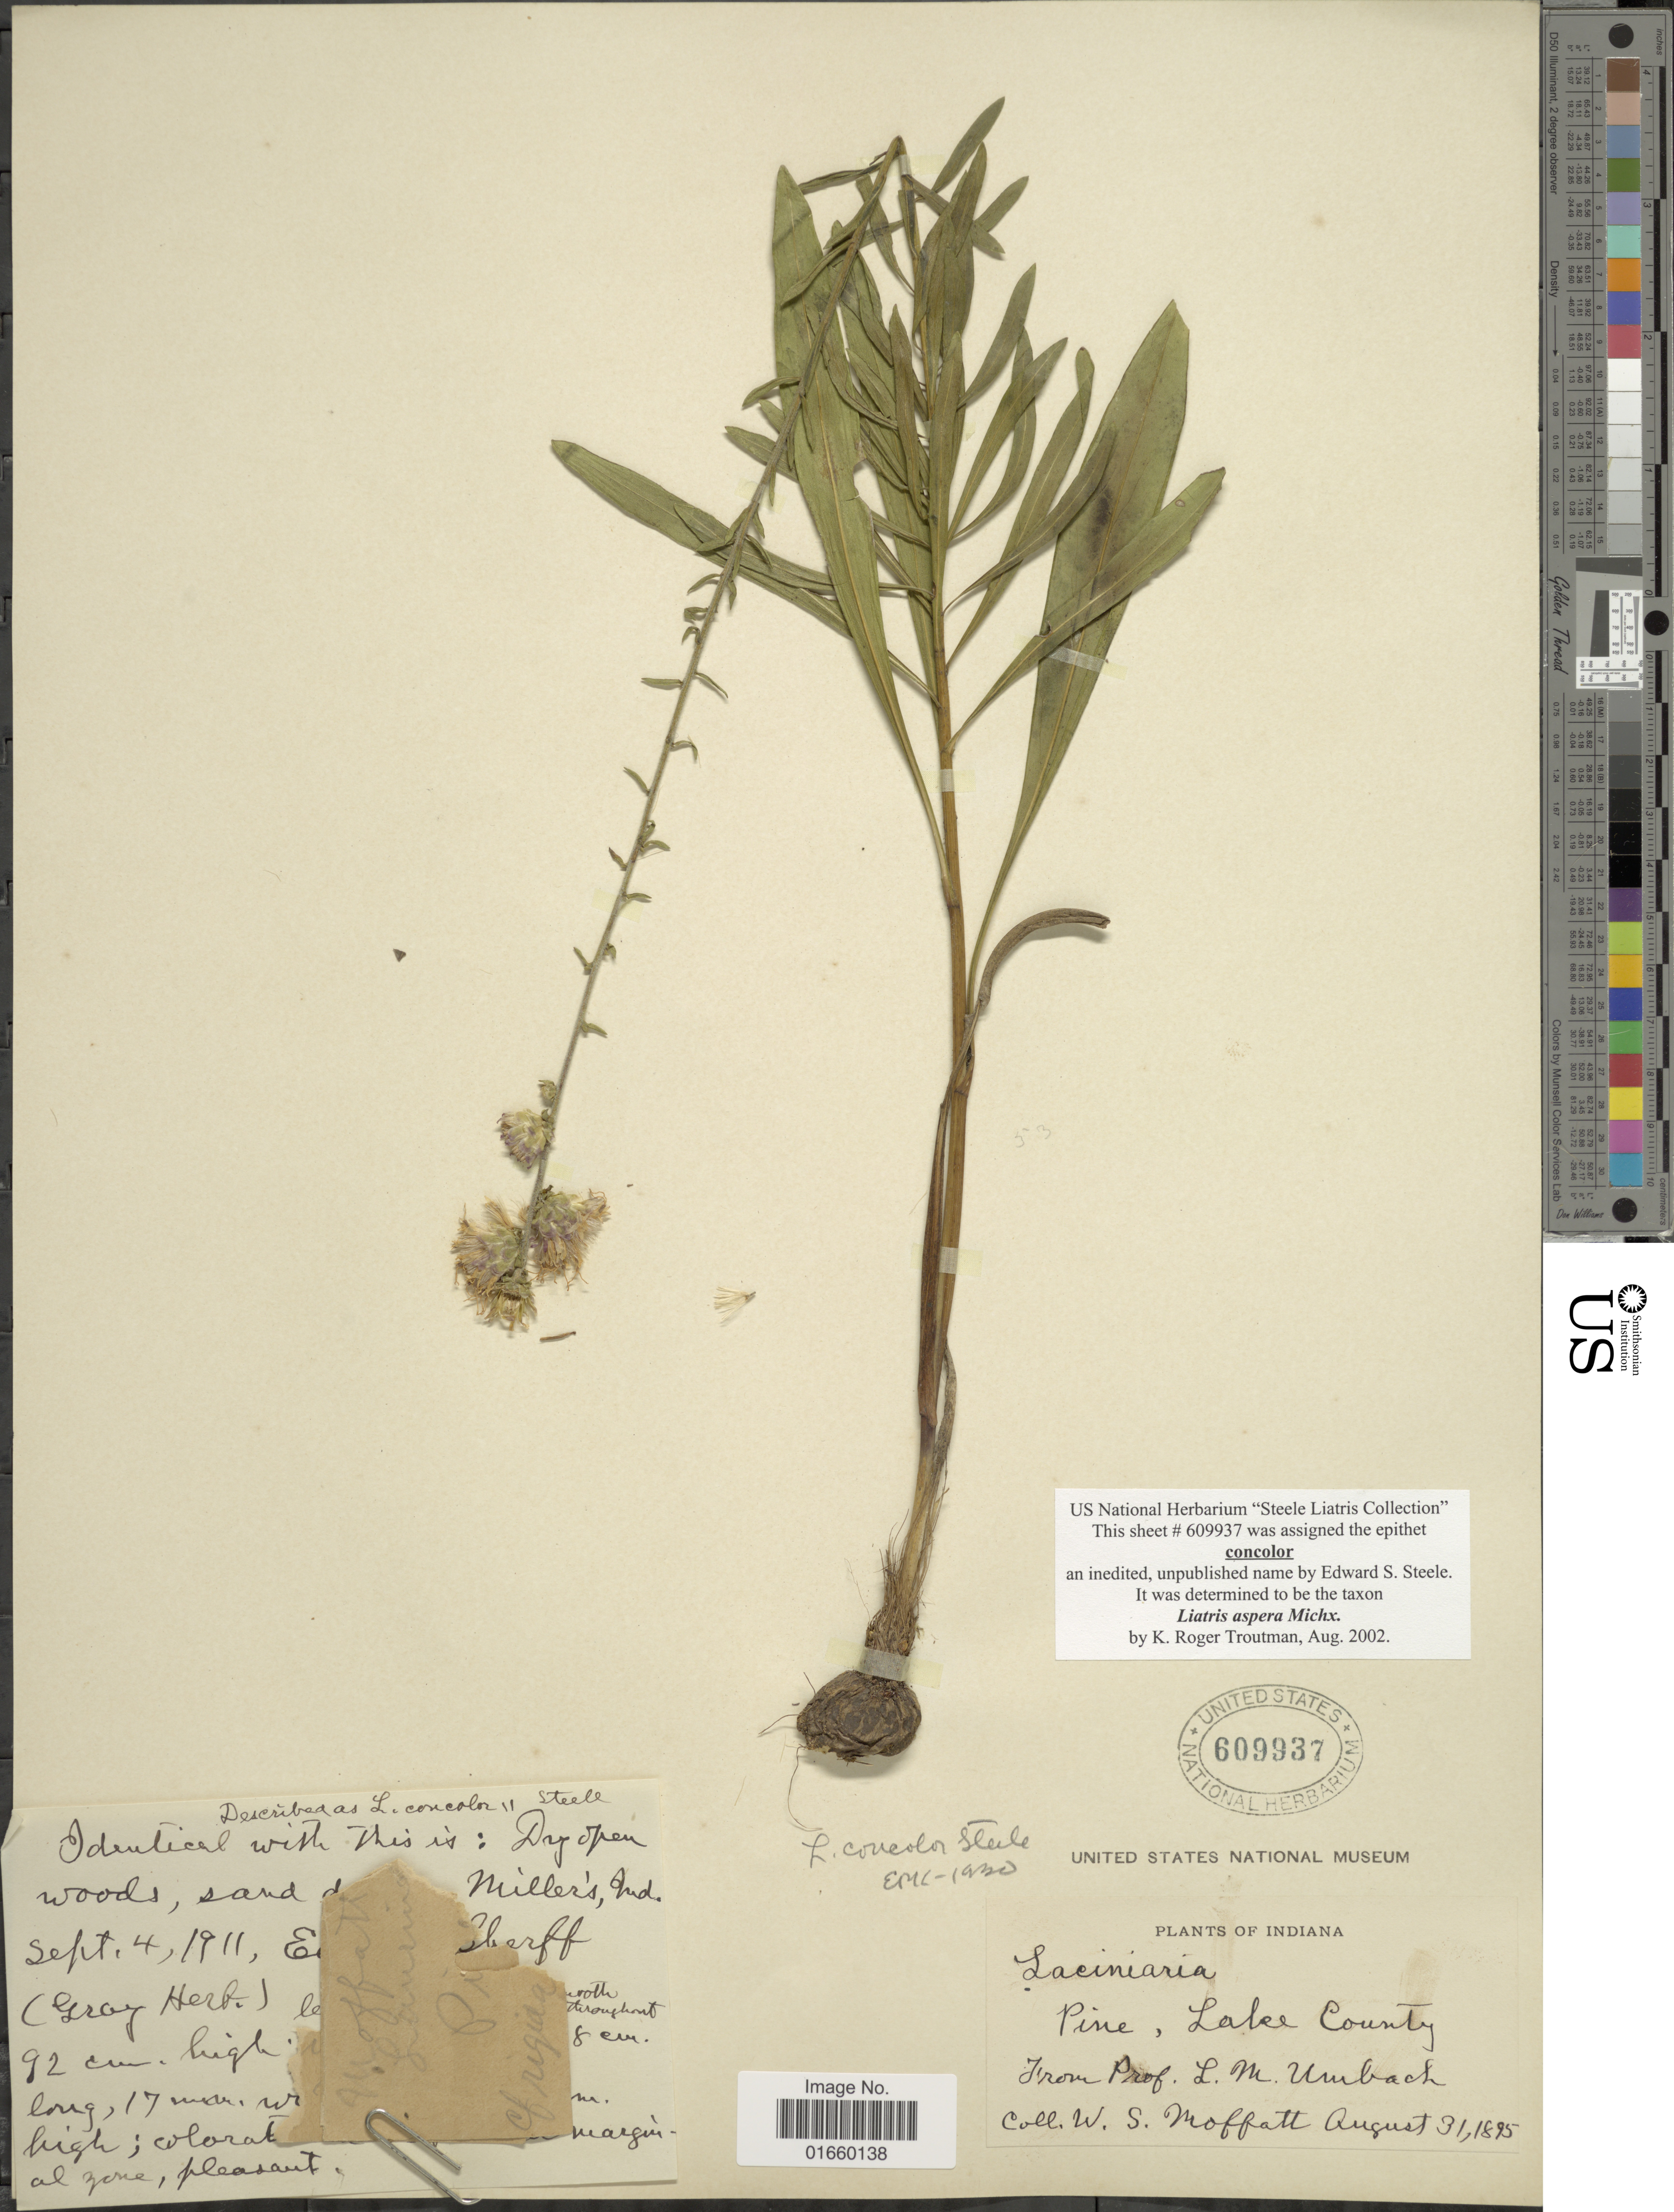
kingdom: Plantae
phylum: Tracheophyta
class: Magnoliopsida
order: Asterales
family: Asteraceae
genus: Liatris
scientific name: Liatris aspera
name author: Michx.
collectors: W. Moffatt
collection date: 1895-08-31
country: United States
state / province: Indiana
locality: Pine, Lake County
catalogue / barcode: US 609937